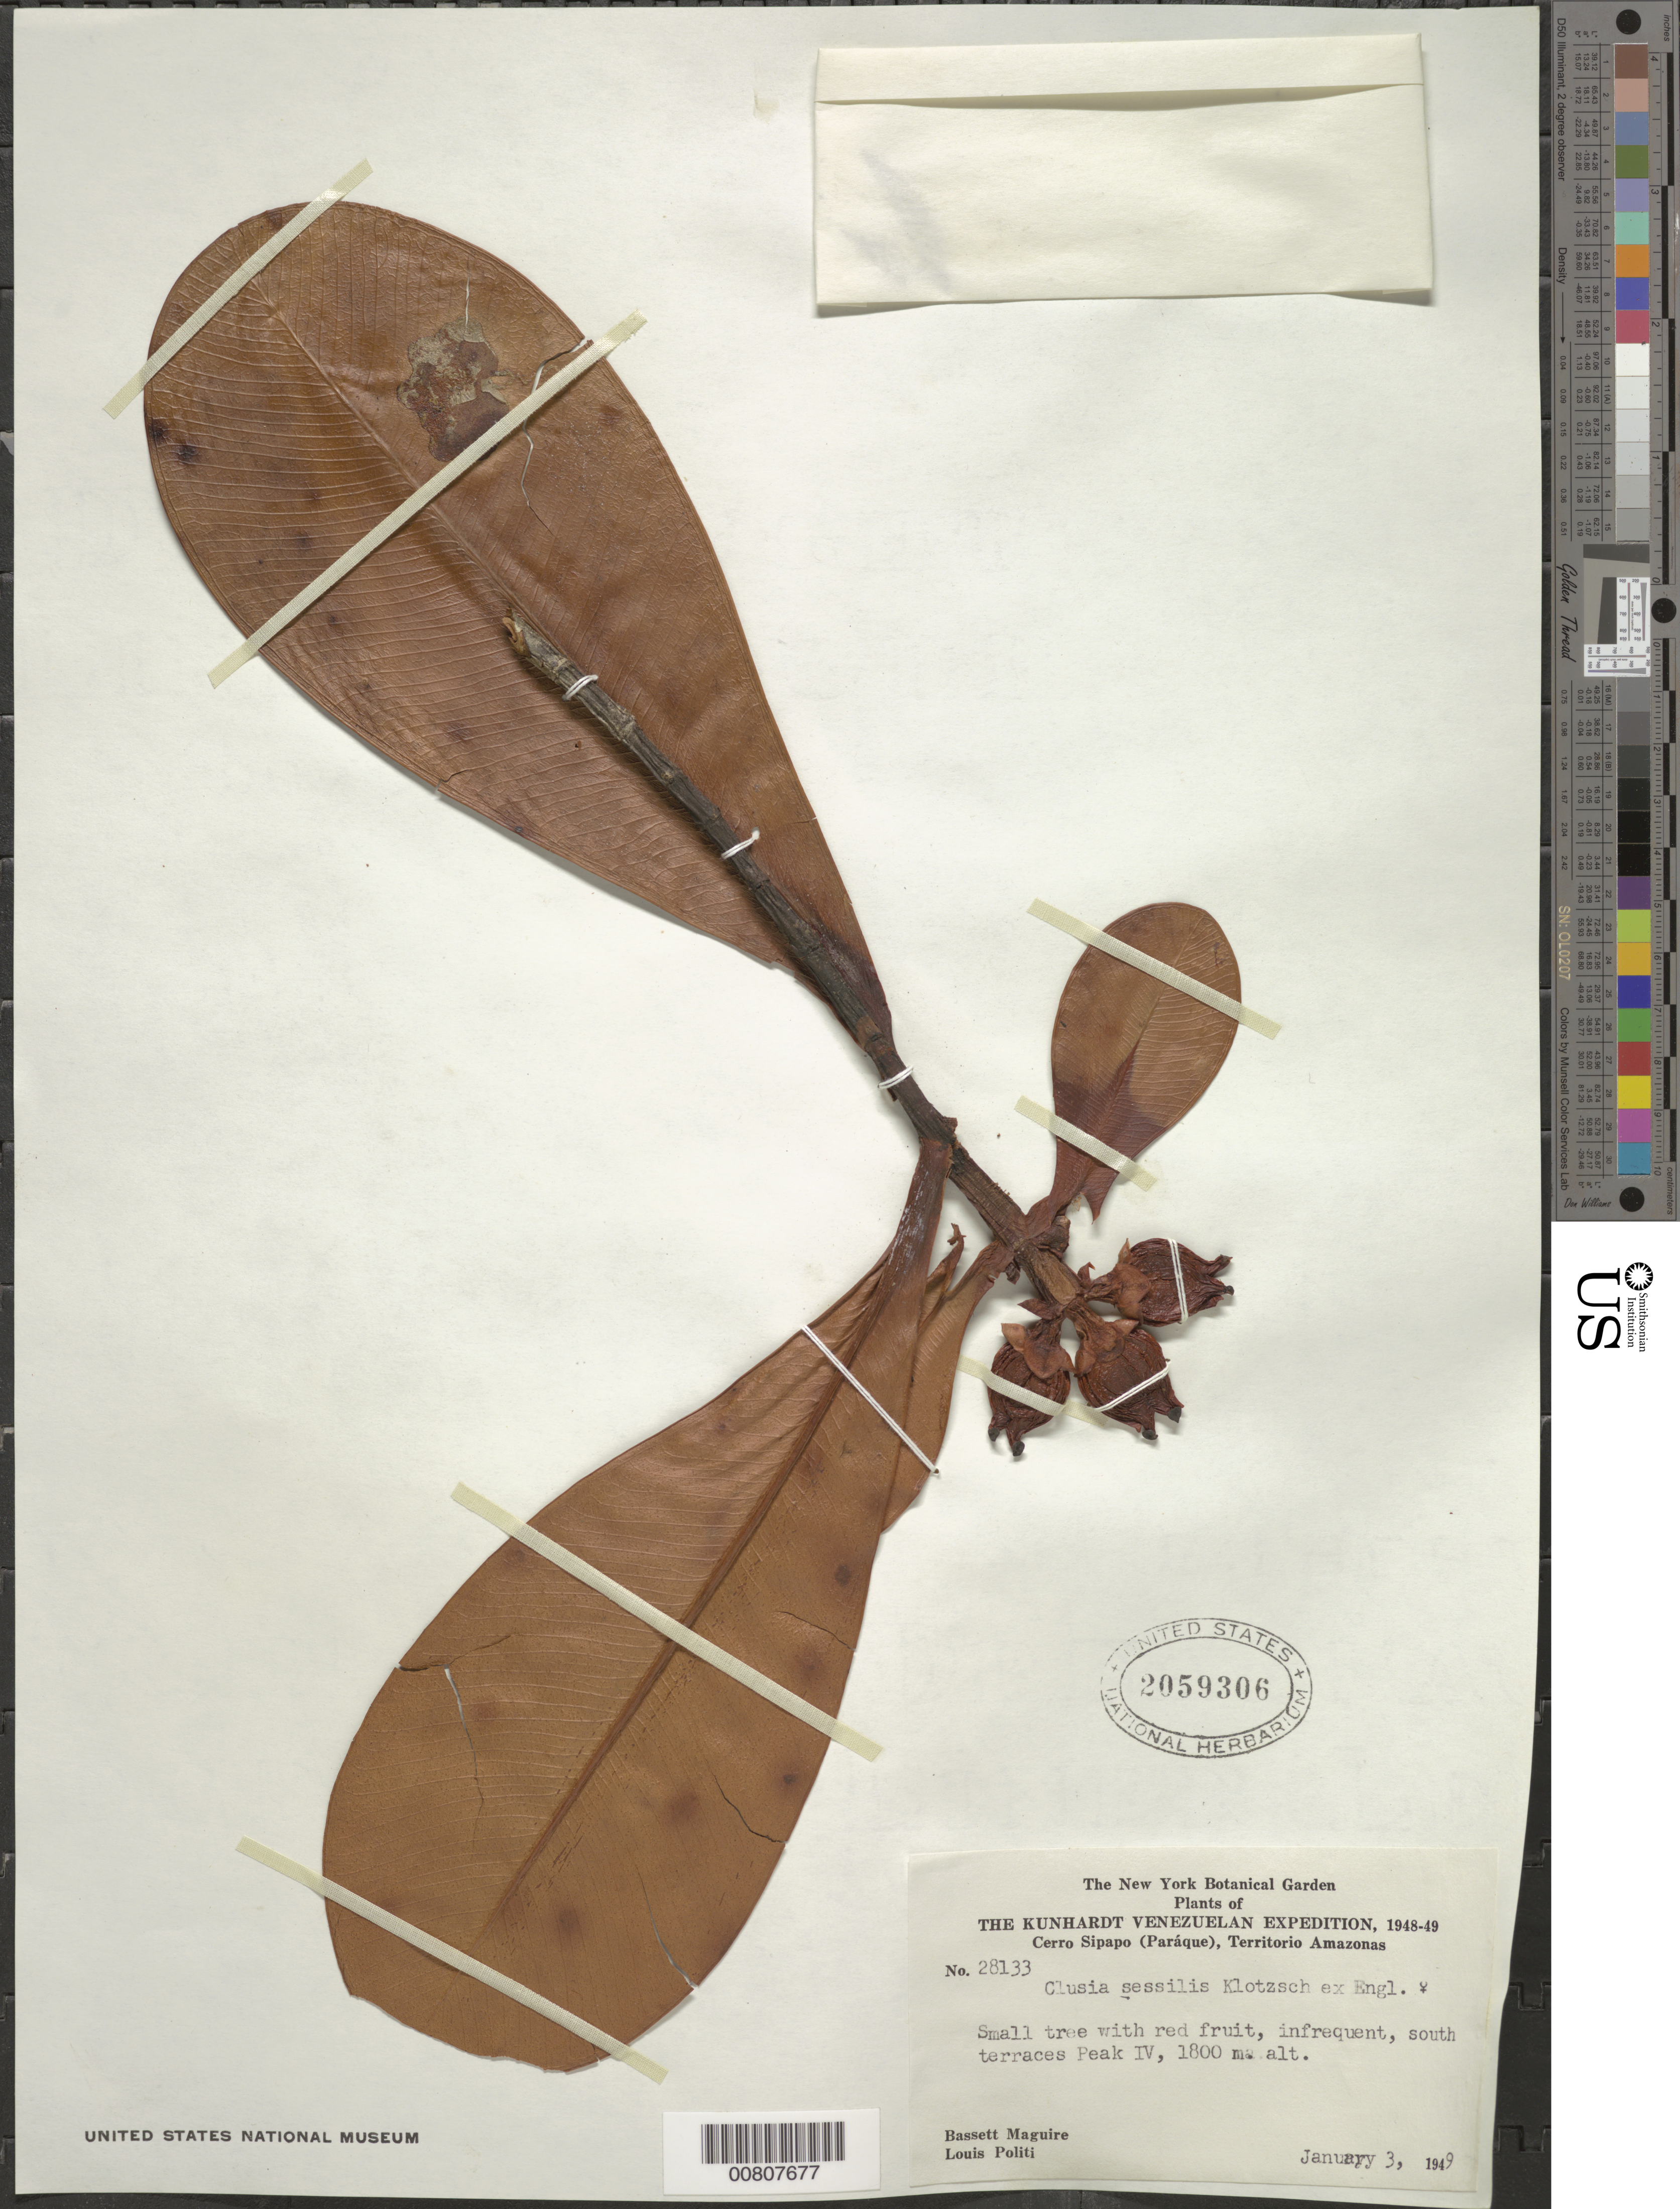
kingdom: Plantae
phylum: Tracheophyta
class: Magnoliopsida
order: Malpighiales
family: Clusiaceae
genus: Clusia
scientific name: Clusia sessilis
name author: Klotzsch ex Engl.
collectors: B. Maguire & L. Politi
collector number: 28133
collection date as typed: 3-Jan-49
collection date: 1949-01-03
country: Venezuela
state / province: Amazonas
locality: Cerro Sipapo (Paráque), S terraces, Savanna Camp to Peak IV on NW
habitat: South terraces Peak IV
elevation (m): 1800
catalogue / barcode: US 2059306